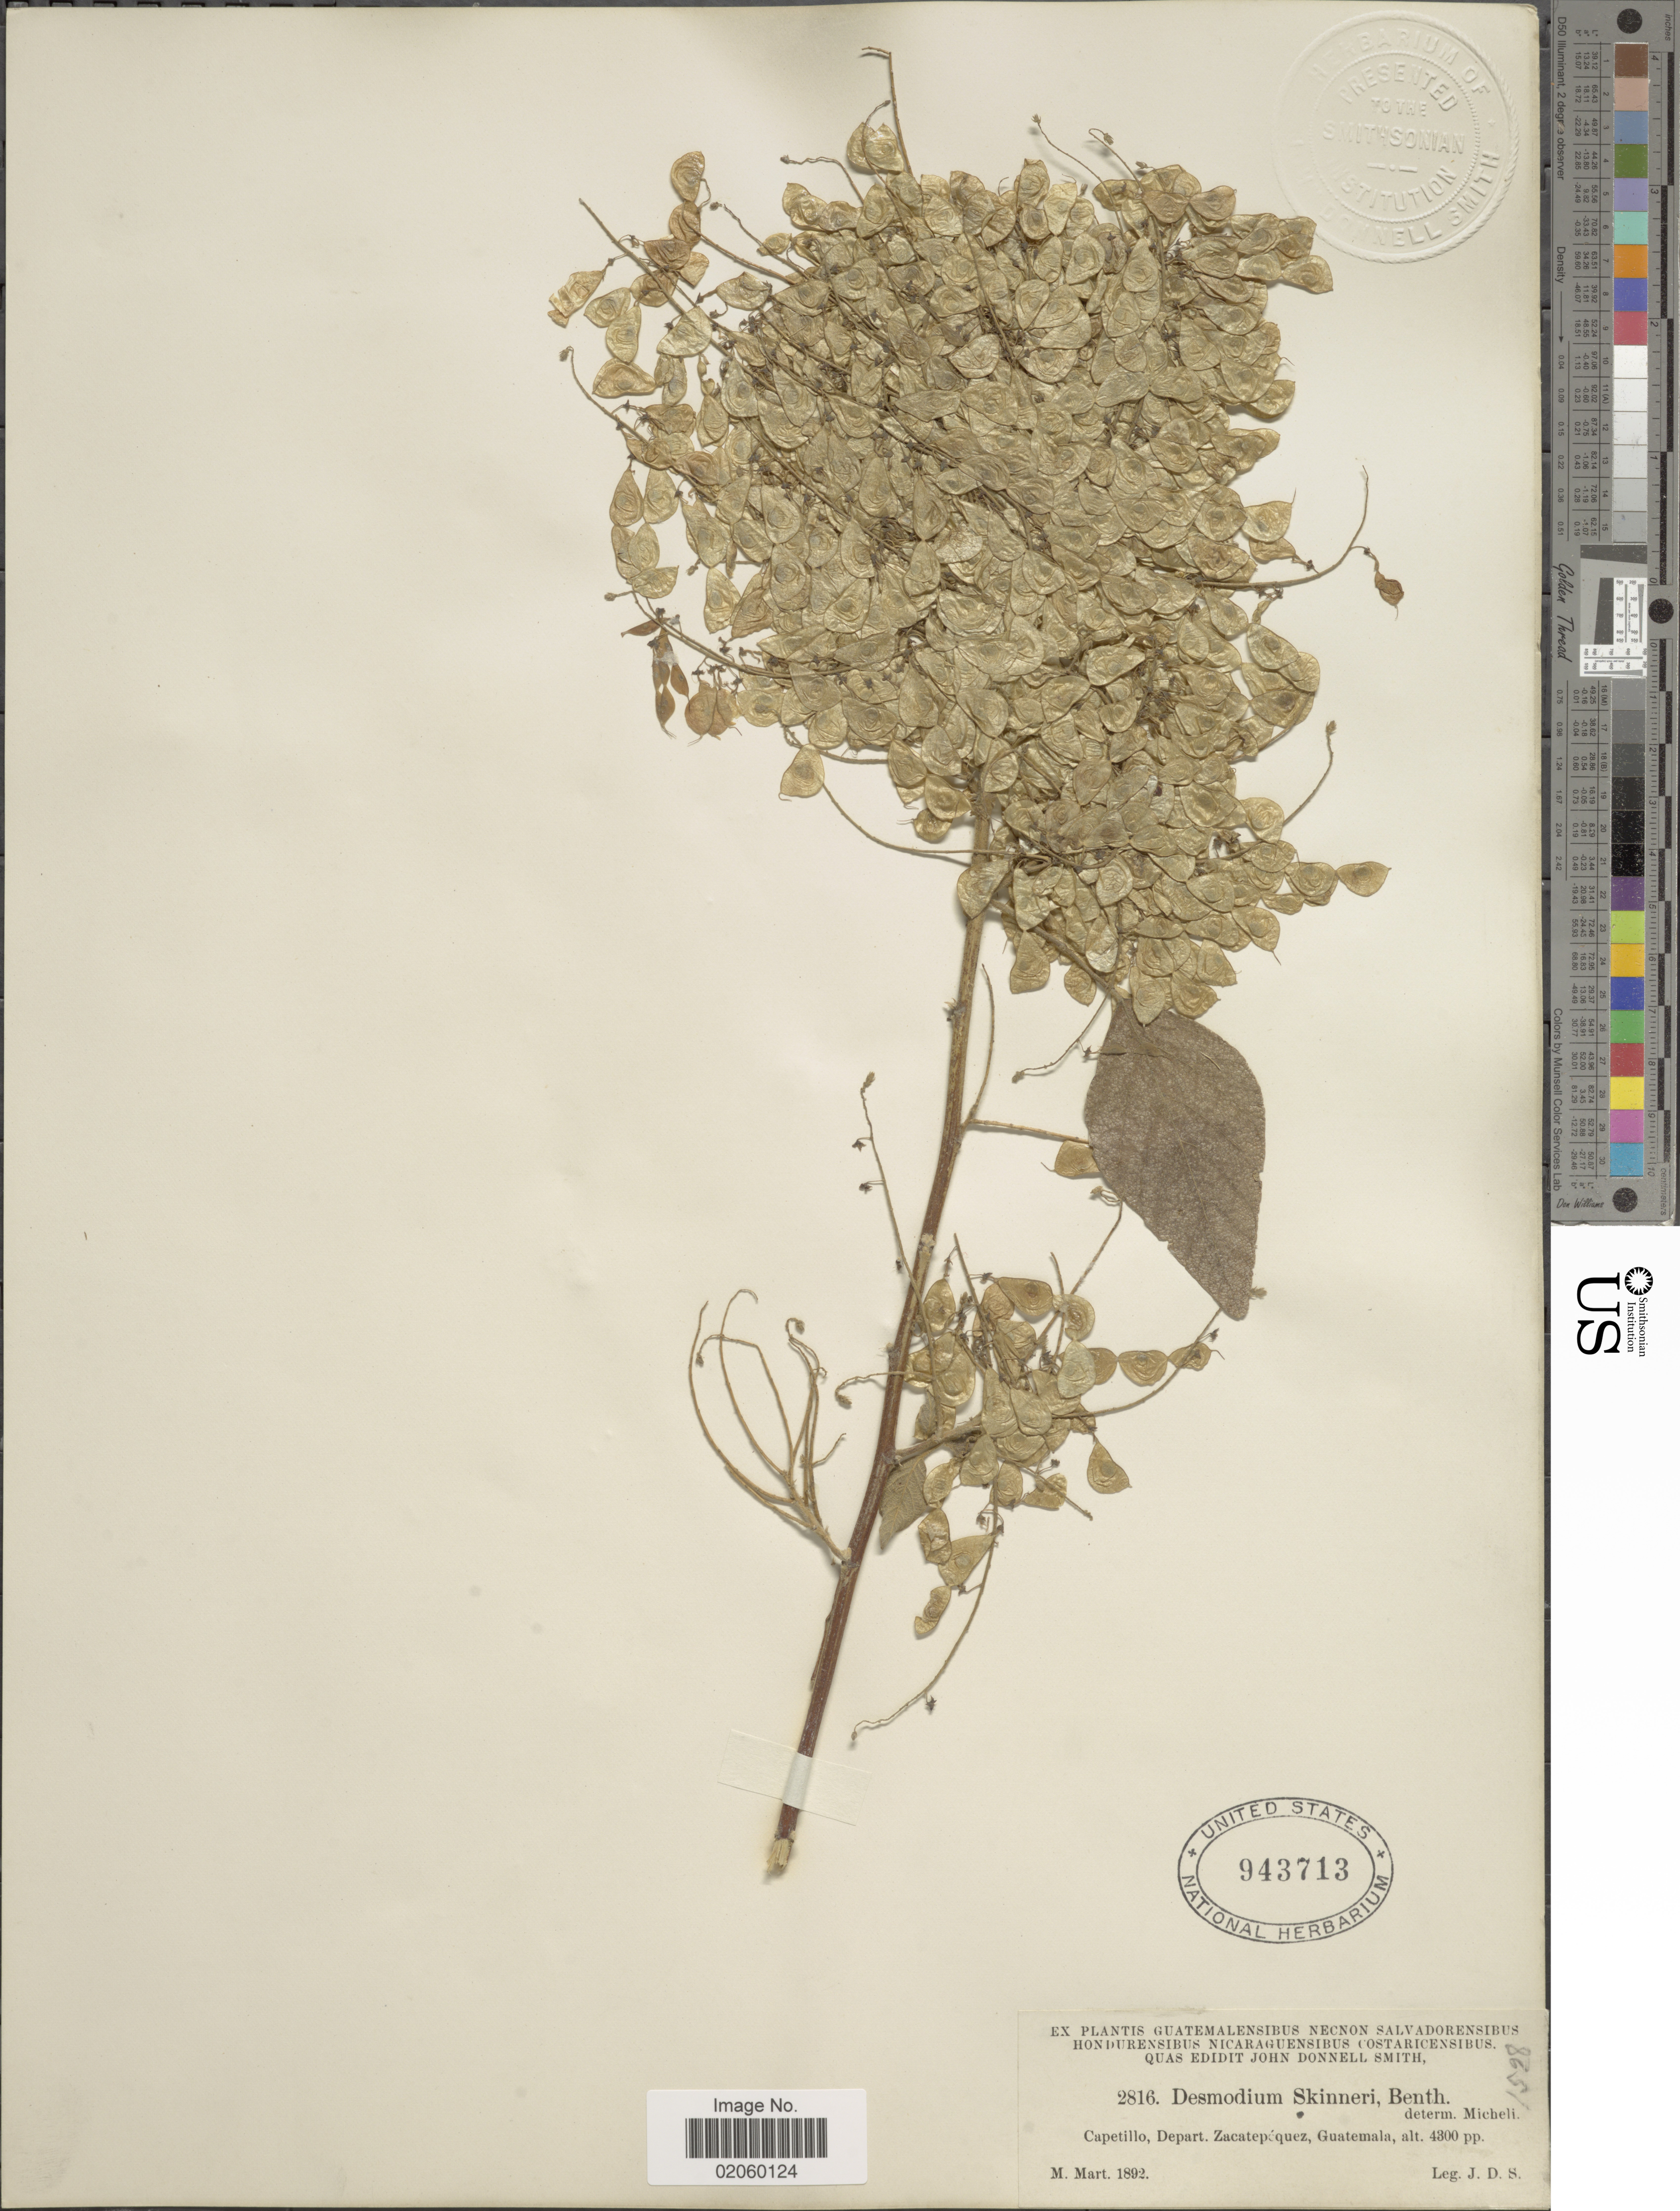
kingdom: Plantae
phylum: Tracheophyta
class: Magnoliopsida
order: Fabales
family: Fabaceae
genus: Desmodium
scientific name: Desmodium skinneri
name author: Benth. ex Hemsl.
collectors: J. Donnell Smith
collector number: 2816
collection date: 1892-03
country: Guatemala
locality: Capetillo, Depart. Zacatepequez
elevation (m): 1311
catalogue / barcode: US 943713